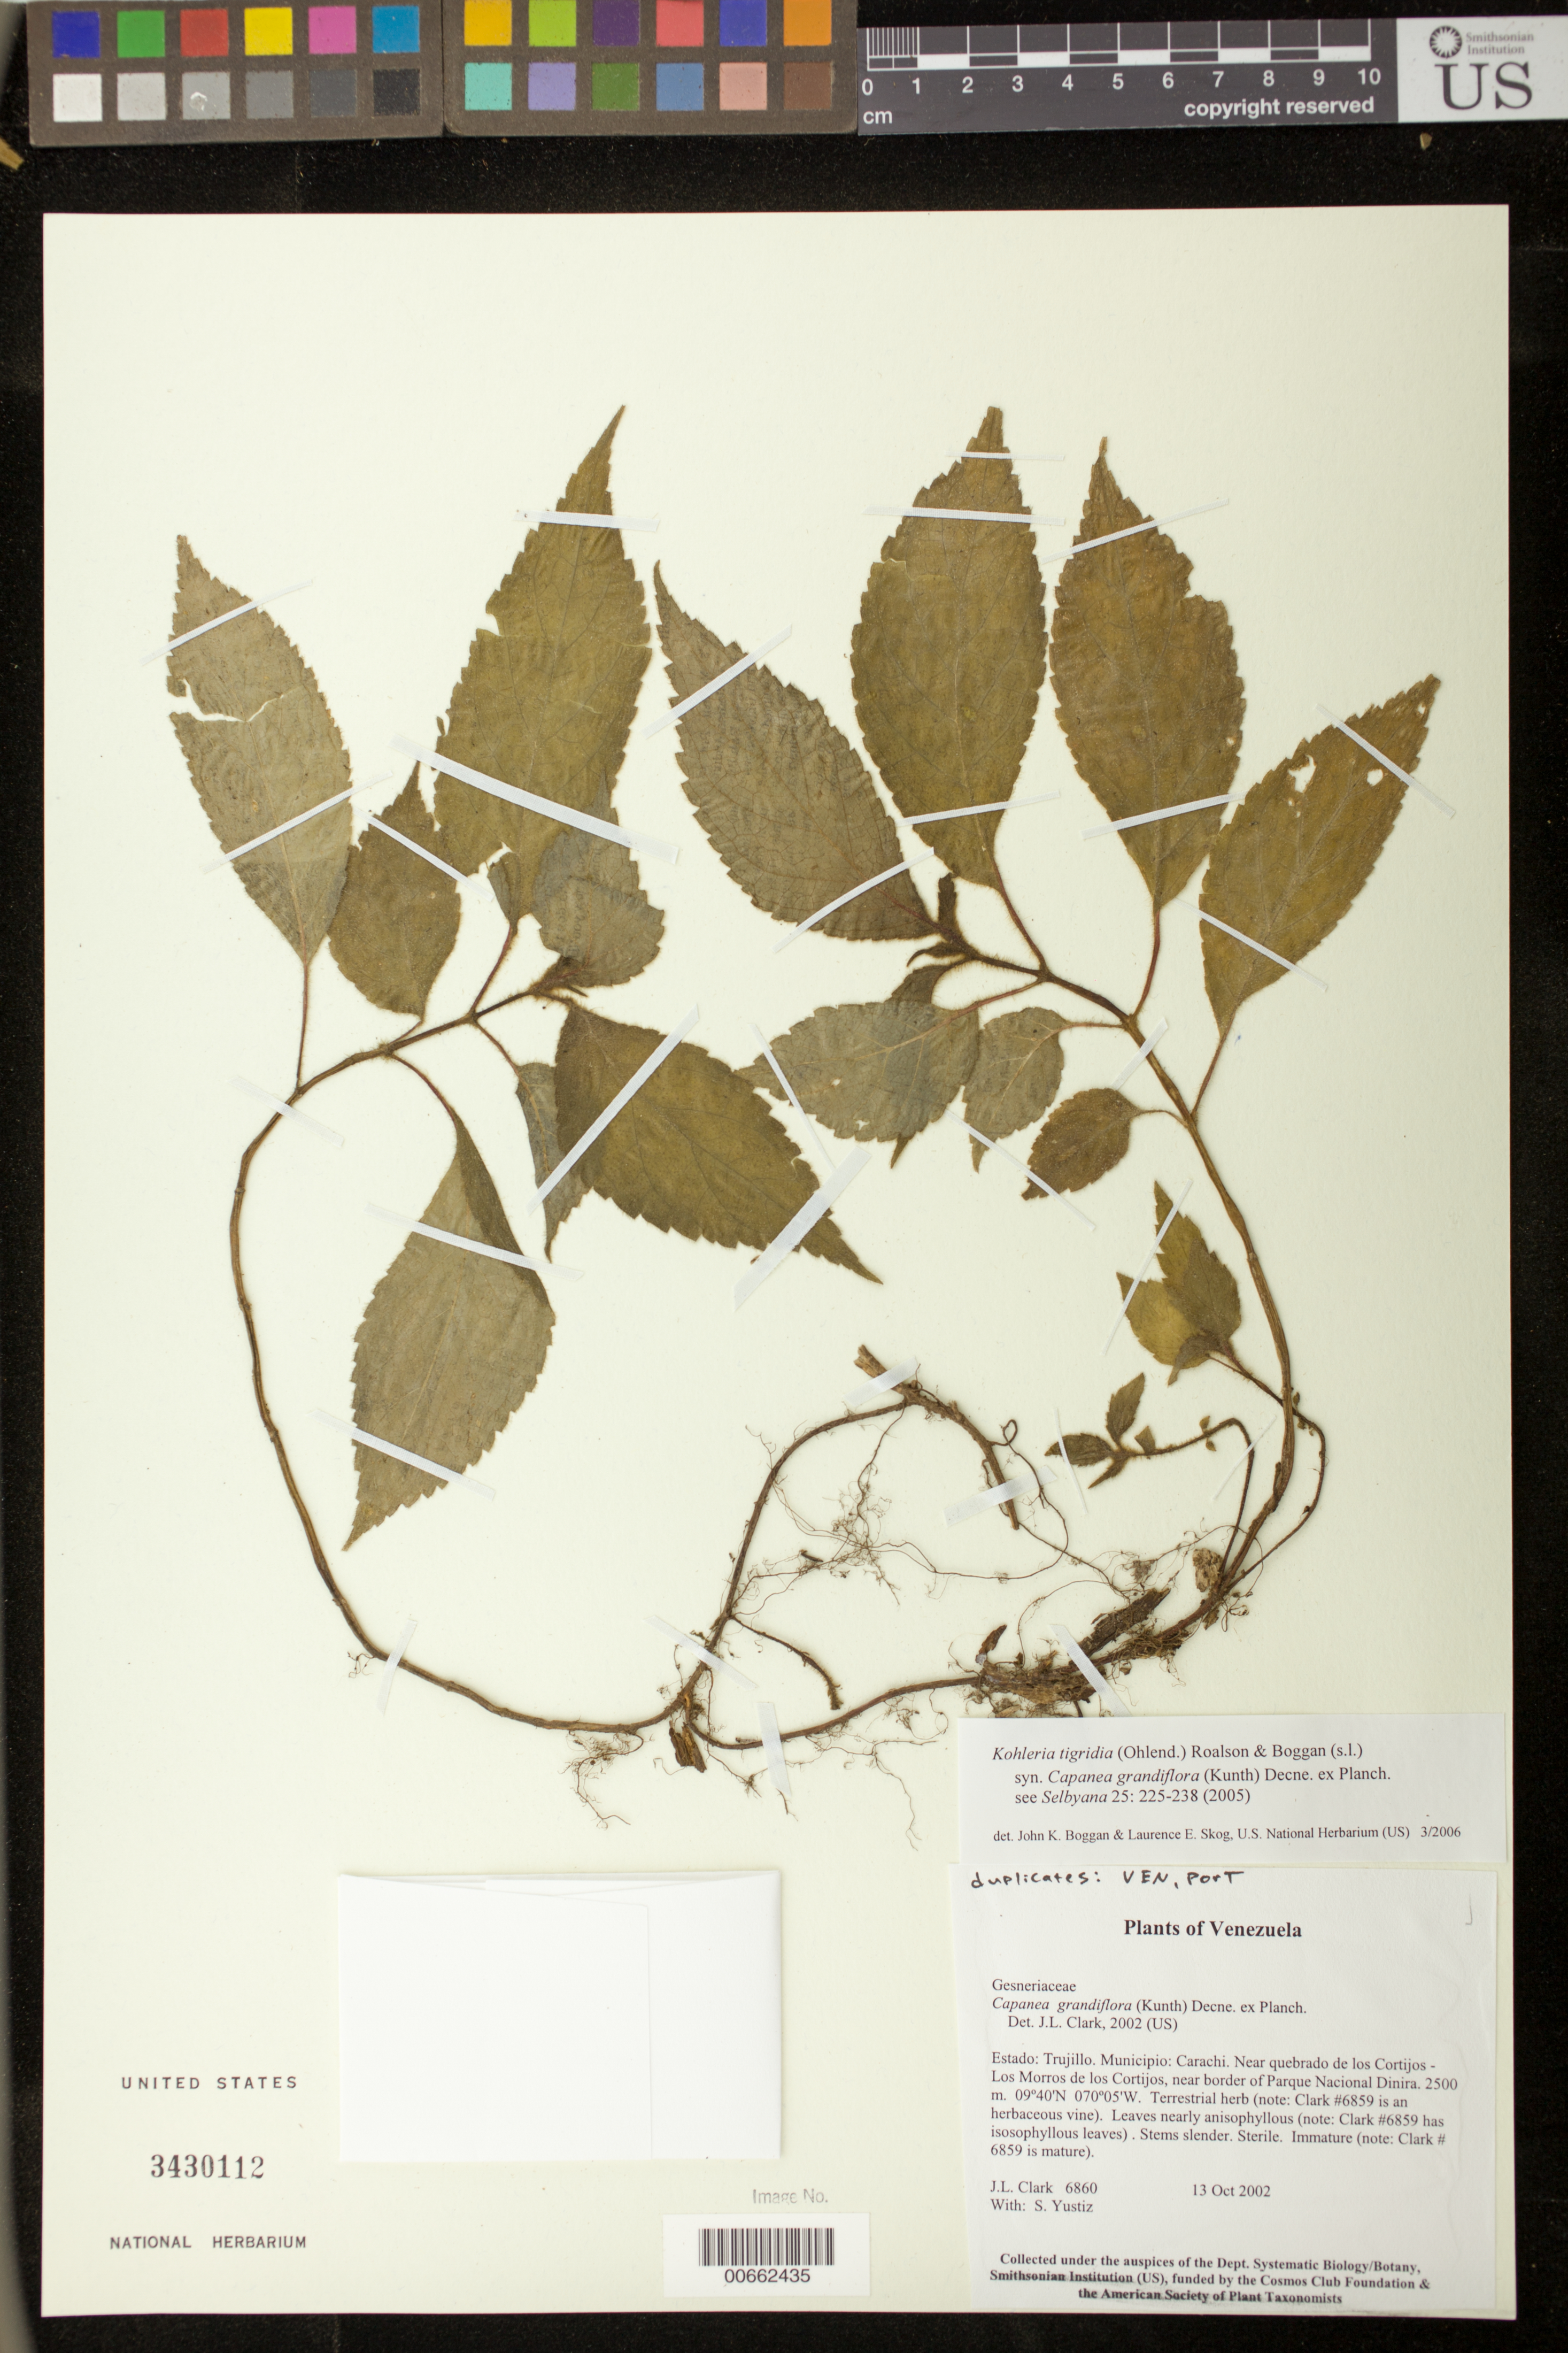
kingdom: Plantae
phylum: Tracheophyta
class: Magnoliopsida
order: Lamiales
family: Gesneriaceae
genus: Kohleria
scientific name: Kohleria tigridia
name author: (Ohlend.) Roalson & Boggan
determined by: Boggan, J. K.; Skog, L. E.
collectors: J. L. Clark & S. Yustiz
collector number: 6860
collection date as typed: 13 Oct 2002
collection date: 2002-10-13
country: Venezuela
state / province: Trujillo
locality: Carachi: Near quebrado de los Cortijos - Los Morros de los Cortijos, near border of Parque Nacional Dinira.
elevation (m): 2500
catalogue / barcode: US 3430112